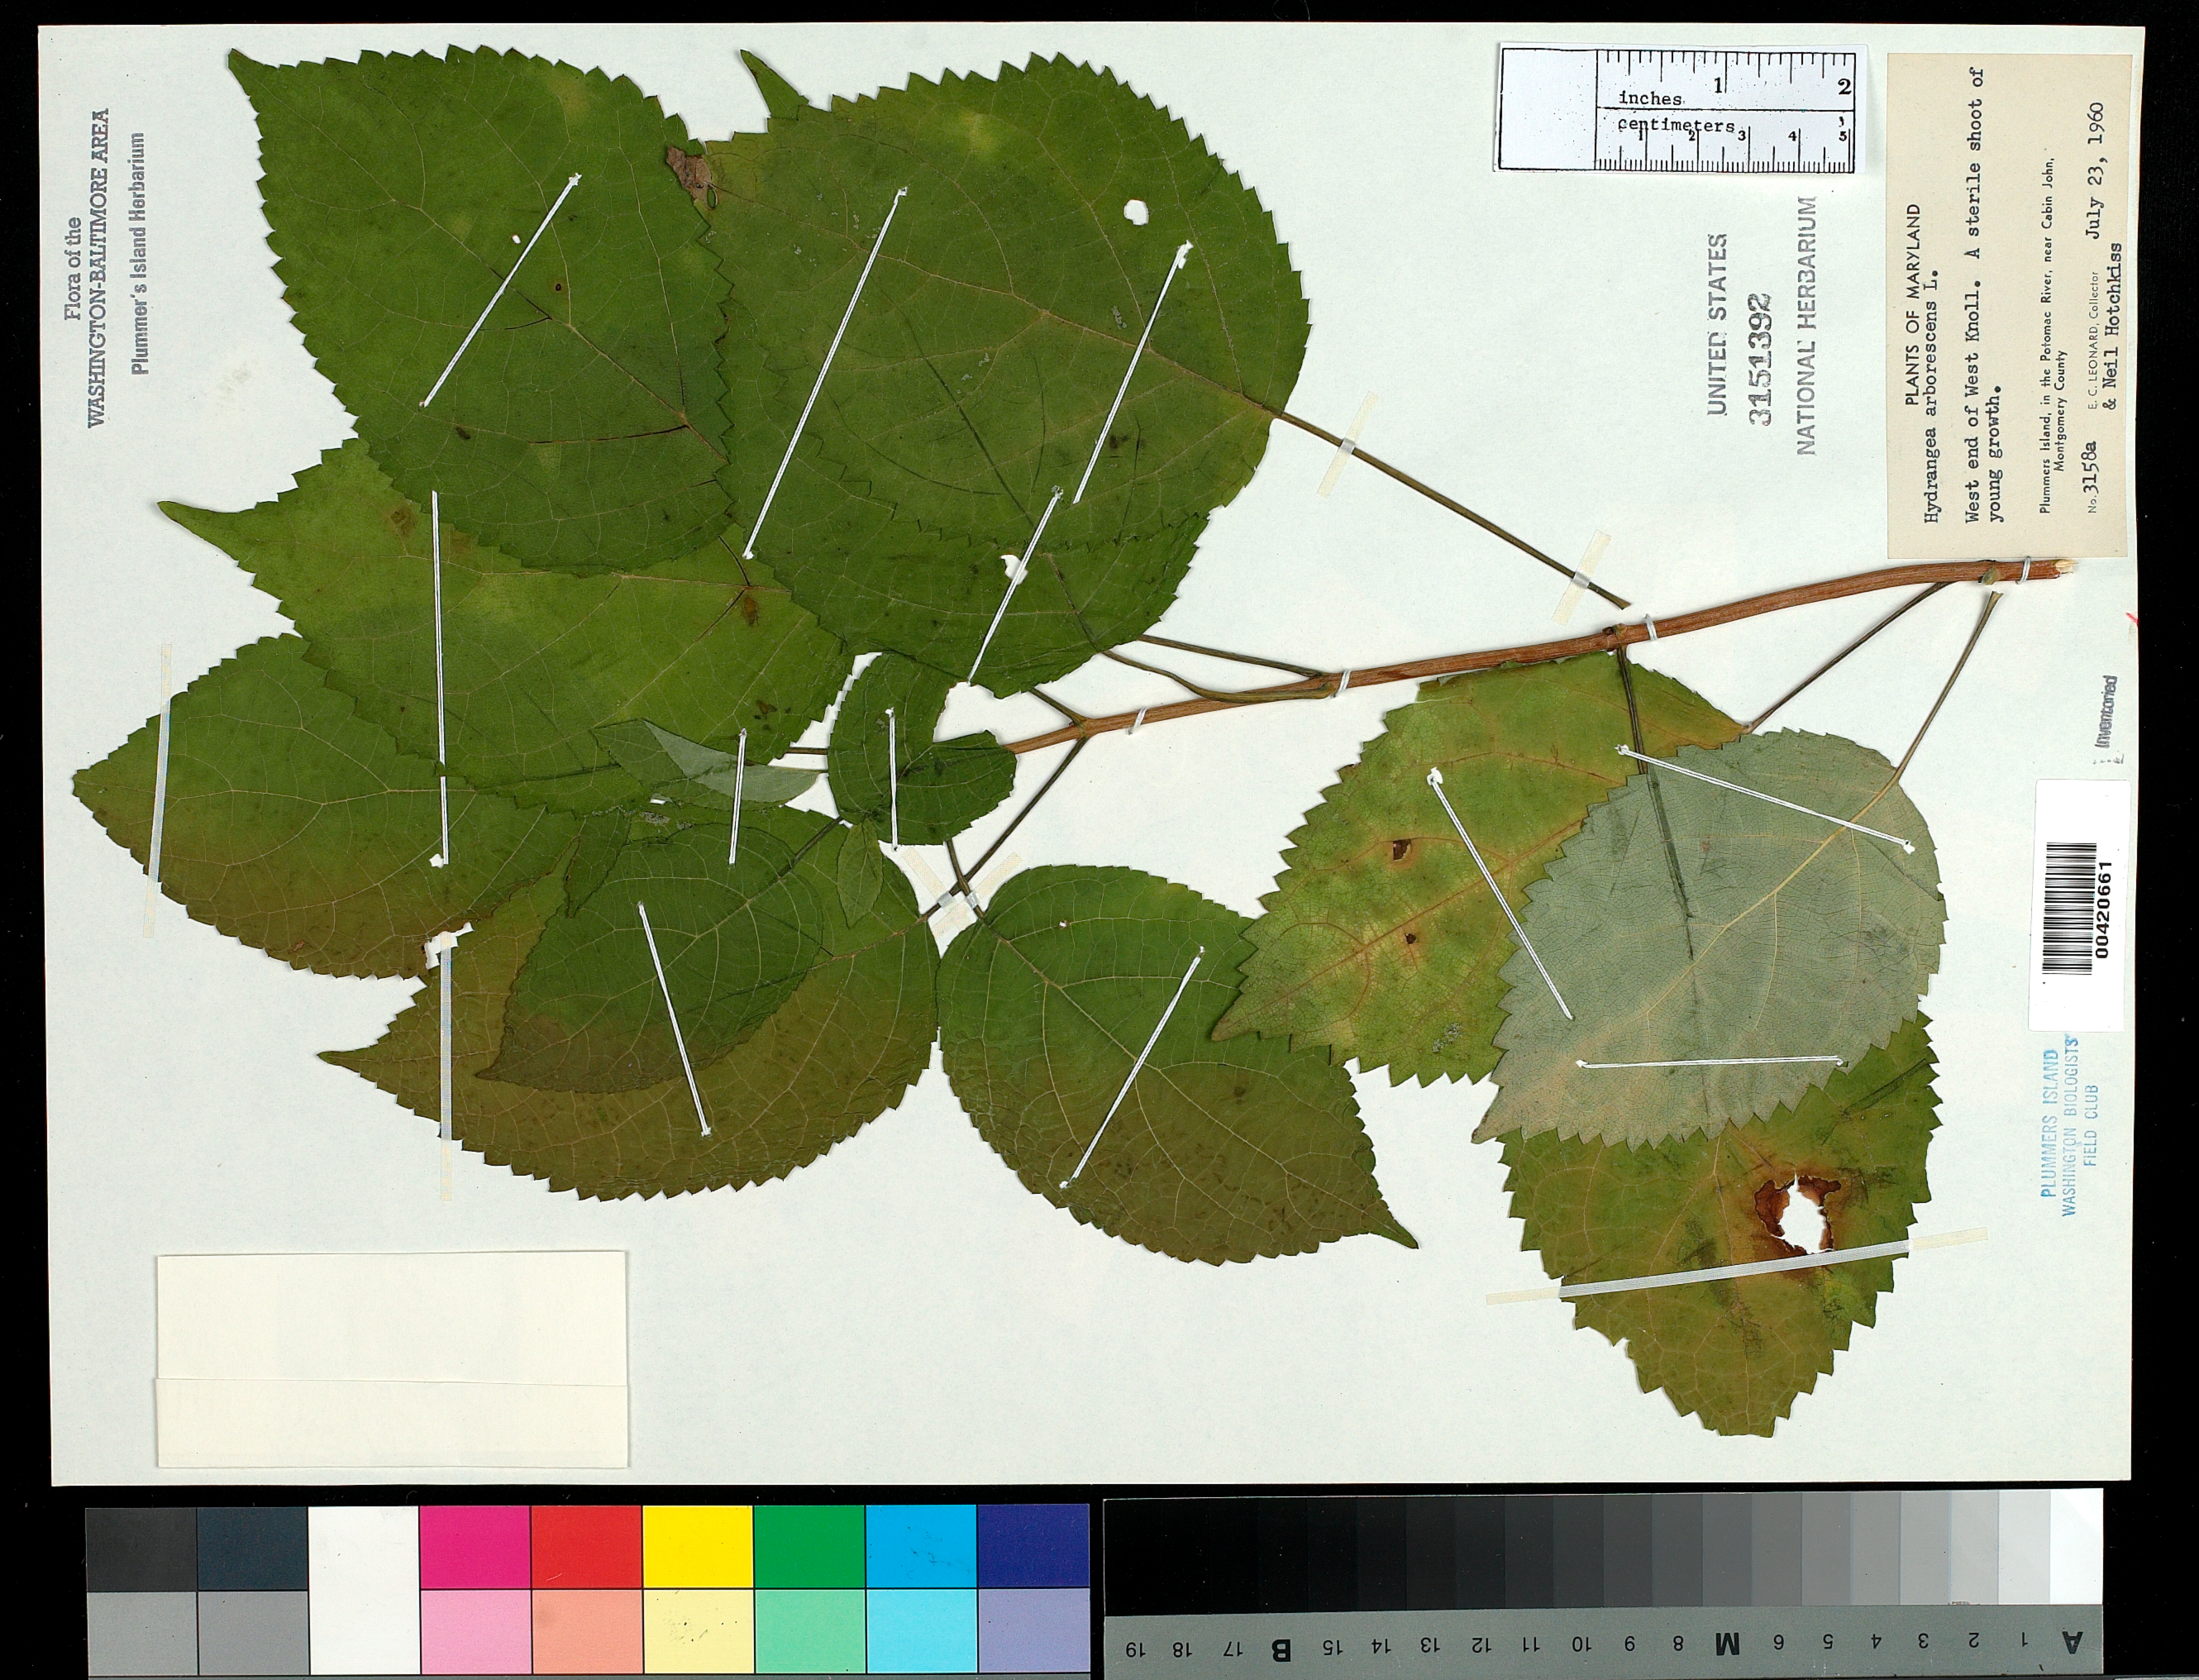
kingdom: Plantae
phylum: Tracheophyta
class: Magnoliopsida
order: Cornales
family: Hydrangeaceae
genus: Hydrangea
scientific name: Hydrangea arborescens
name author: L.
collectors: E. C. Leonard & N. Hotchkiss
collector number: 3158A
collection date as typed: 23 Jul 1960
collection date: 1960-07-23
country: United States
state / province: Maryland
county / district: Montgomery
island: Plummers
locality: Plummer's Island; west end of west knoll C. & O. Canal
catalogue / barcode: US 3151392